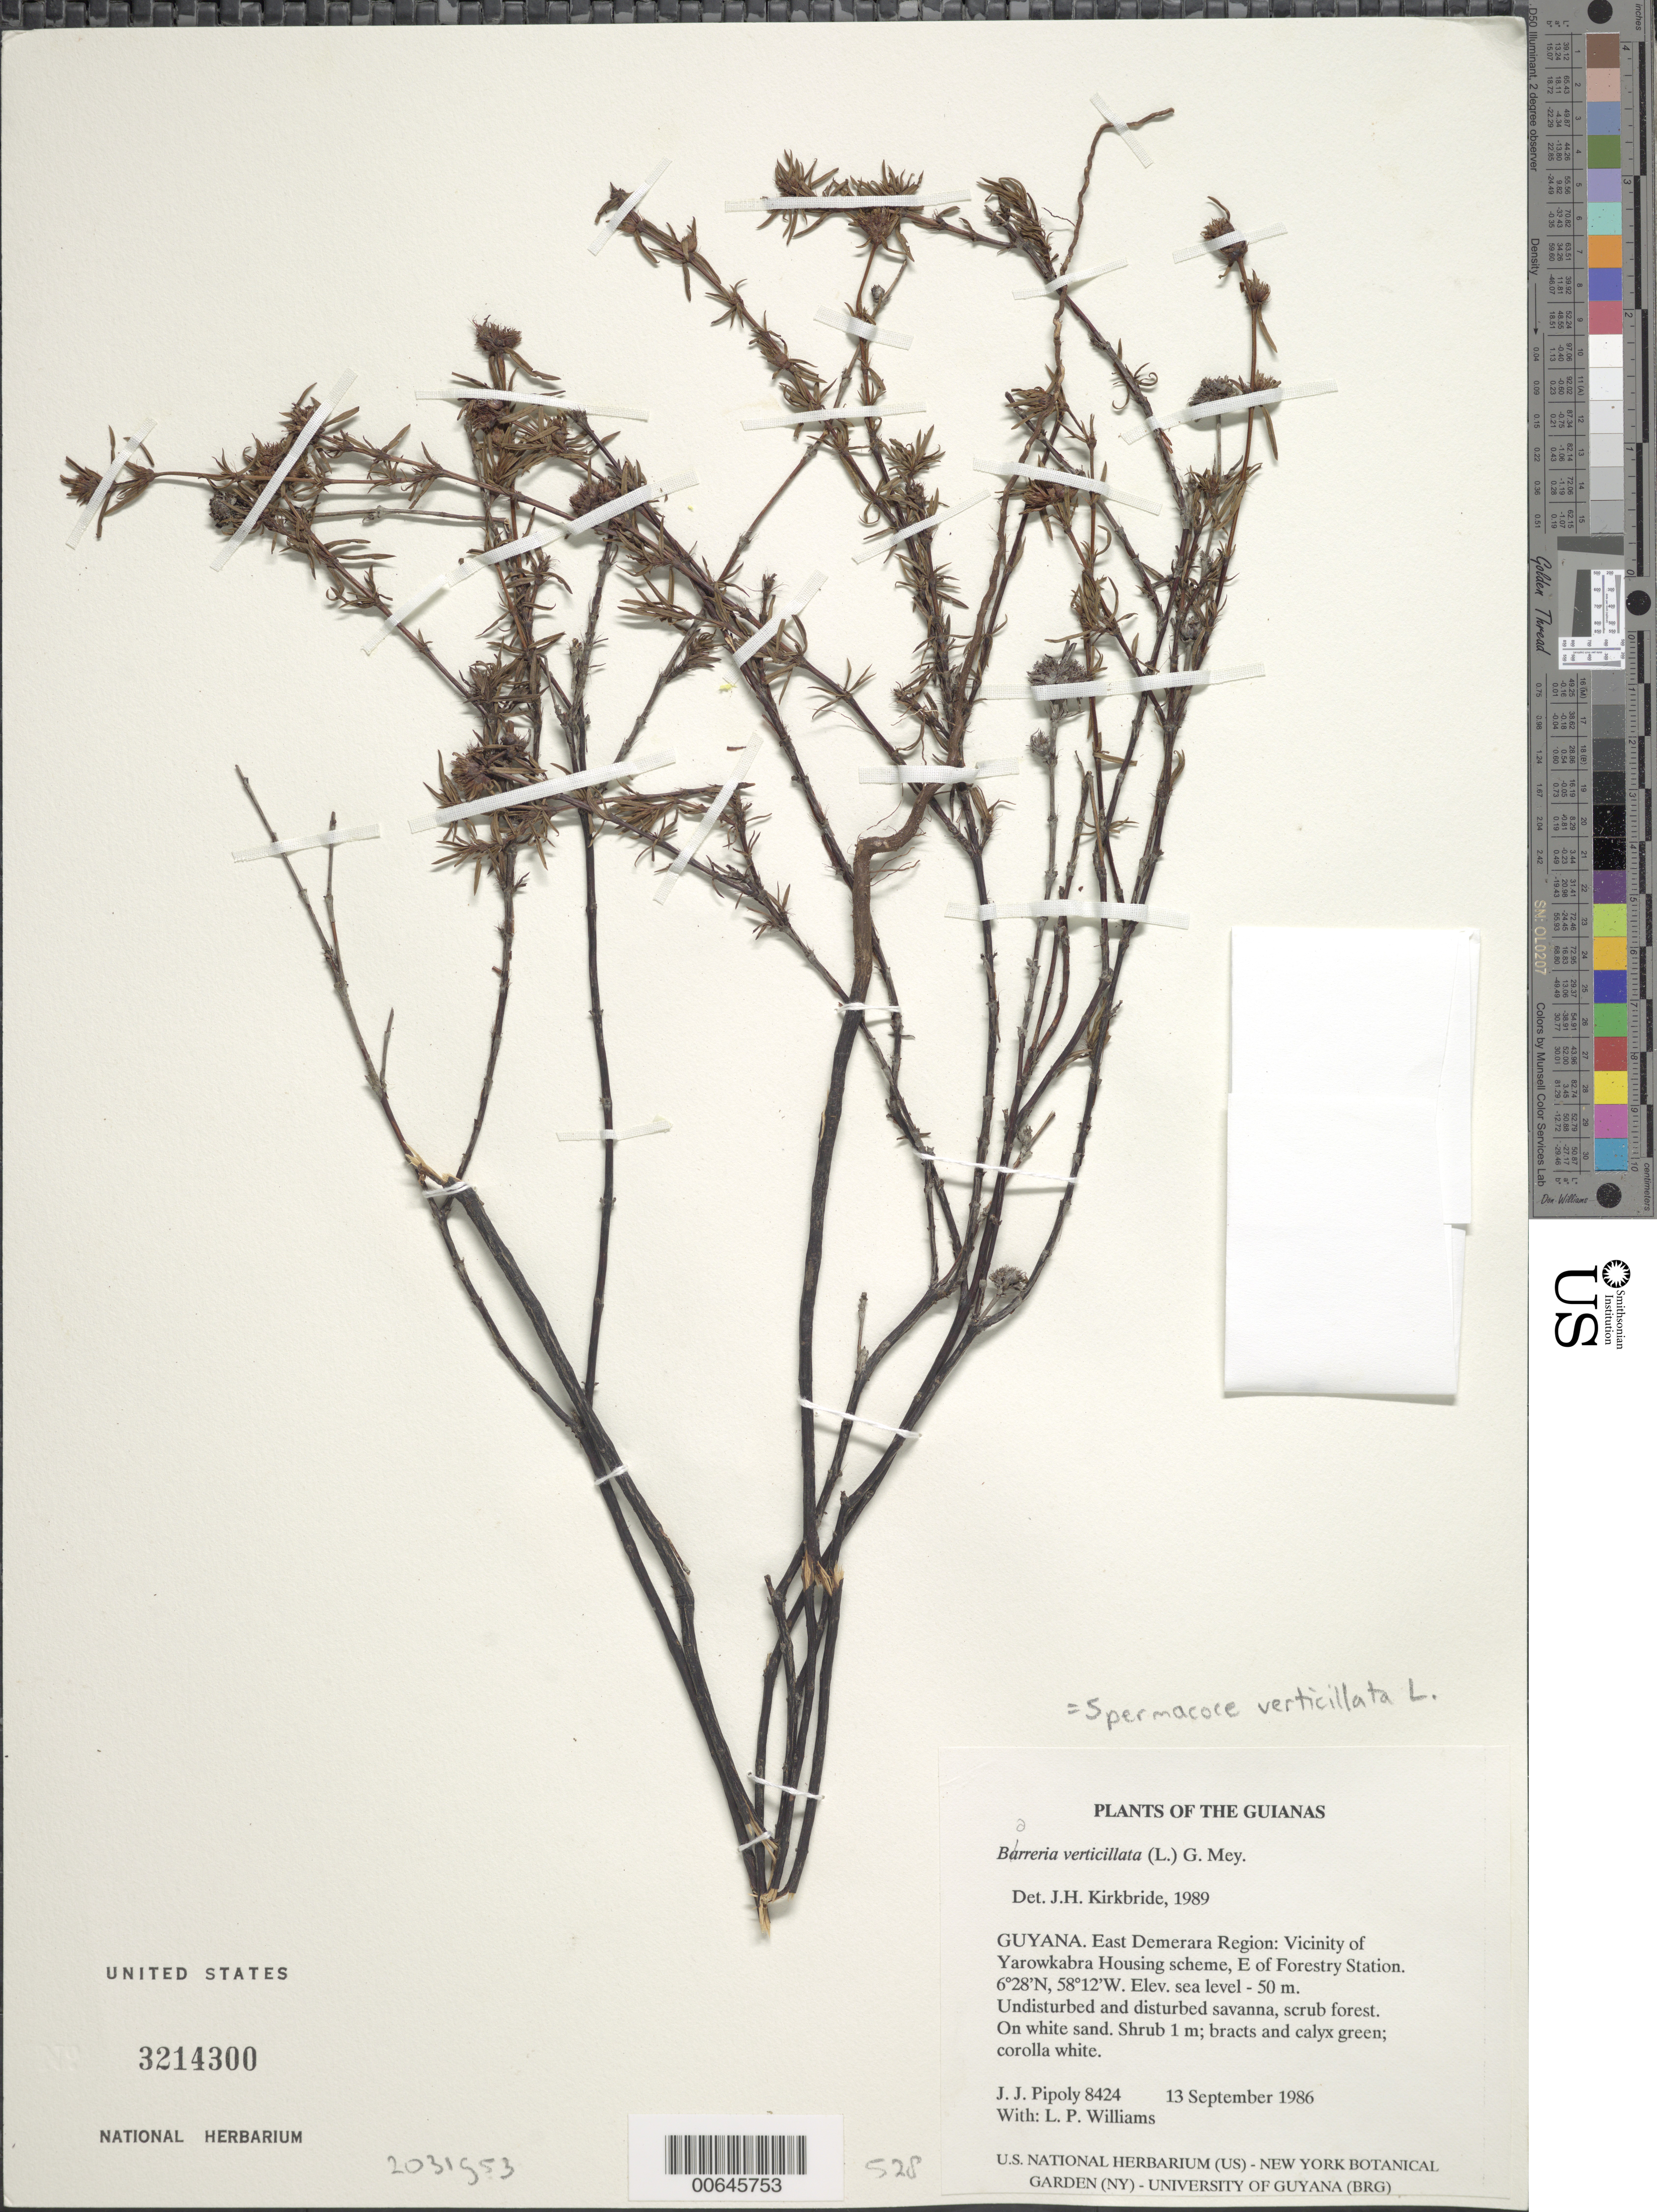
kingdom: Plantae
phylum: Tracheophyta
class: Magnoliopsida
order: Gentianales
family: Rubiaceae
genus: Spermacoce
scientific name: Spermacoce verticillata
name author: L.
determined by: Delprete, P. G., Herb. de Guyane Cay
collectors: J. J. Pipoly & L. P. Williams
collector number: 8424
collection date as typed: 13 September 1986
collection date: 1986-09-13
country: Guyana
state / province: Demerara-Mahaica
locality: Vicinity of Yarowkabra Housing scheme, E of Forestry Station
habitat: Undisturbed and disturbed savanna, scrub forest. On white sand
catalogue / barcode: US 3214300